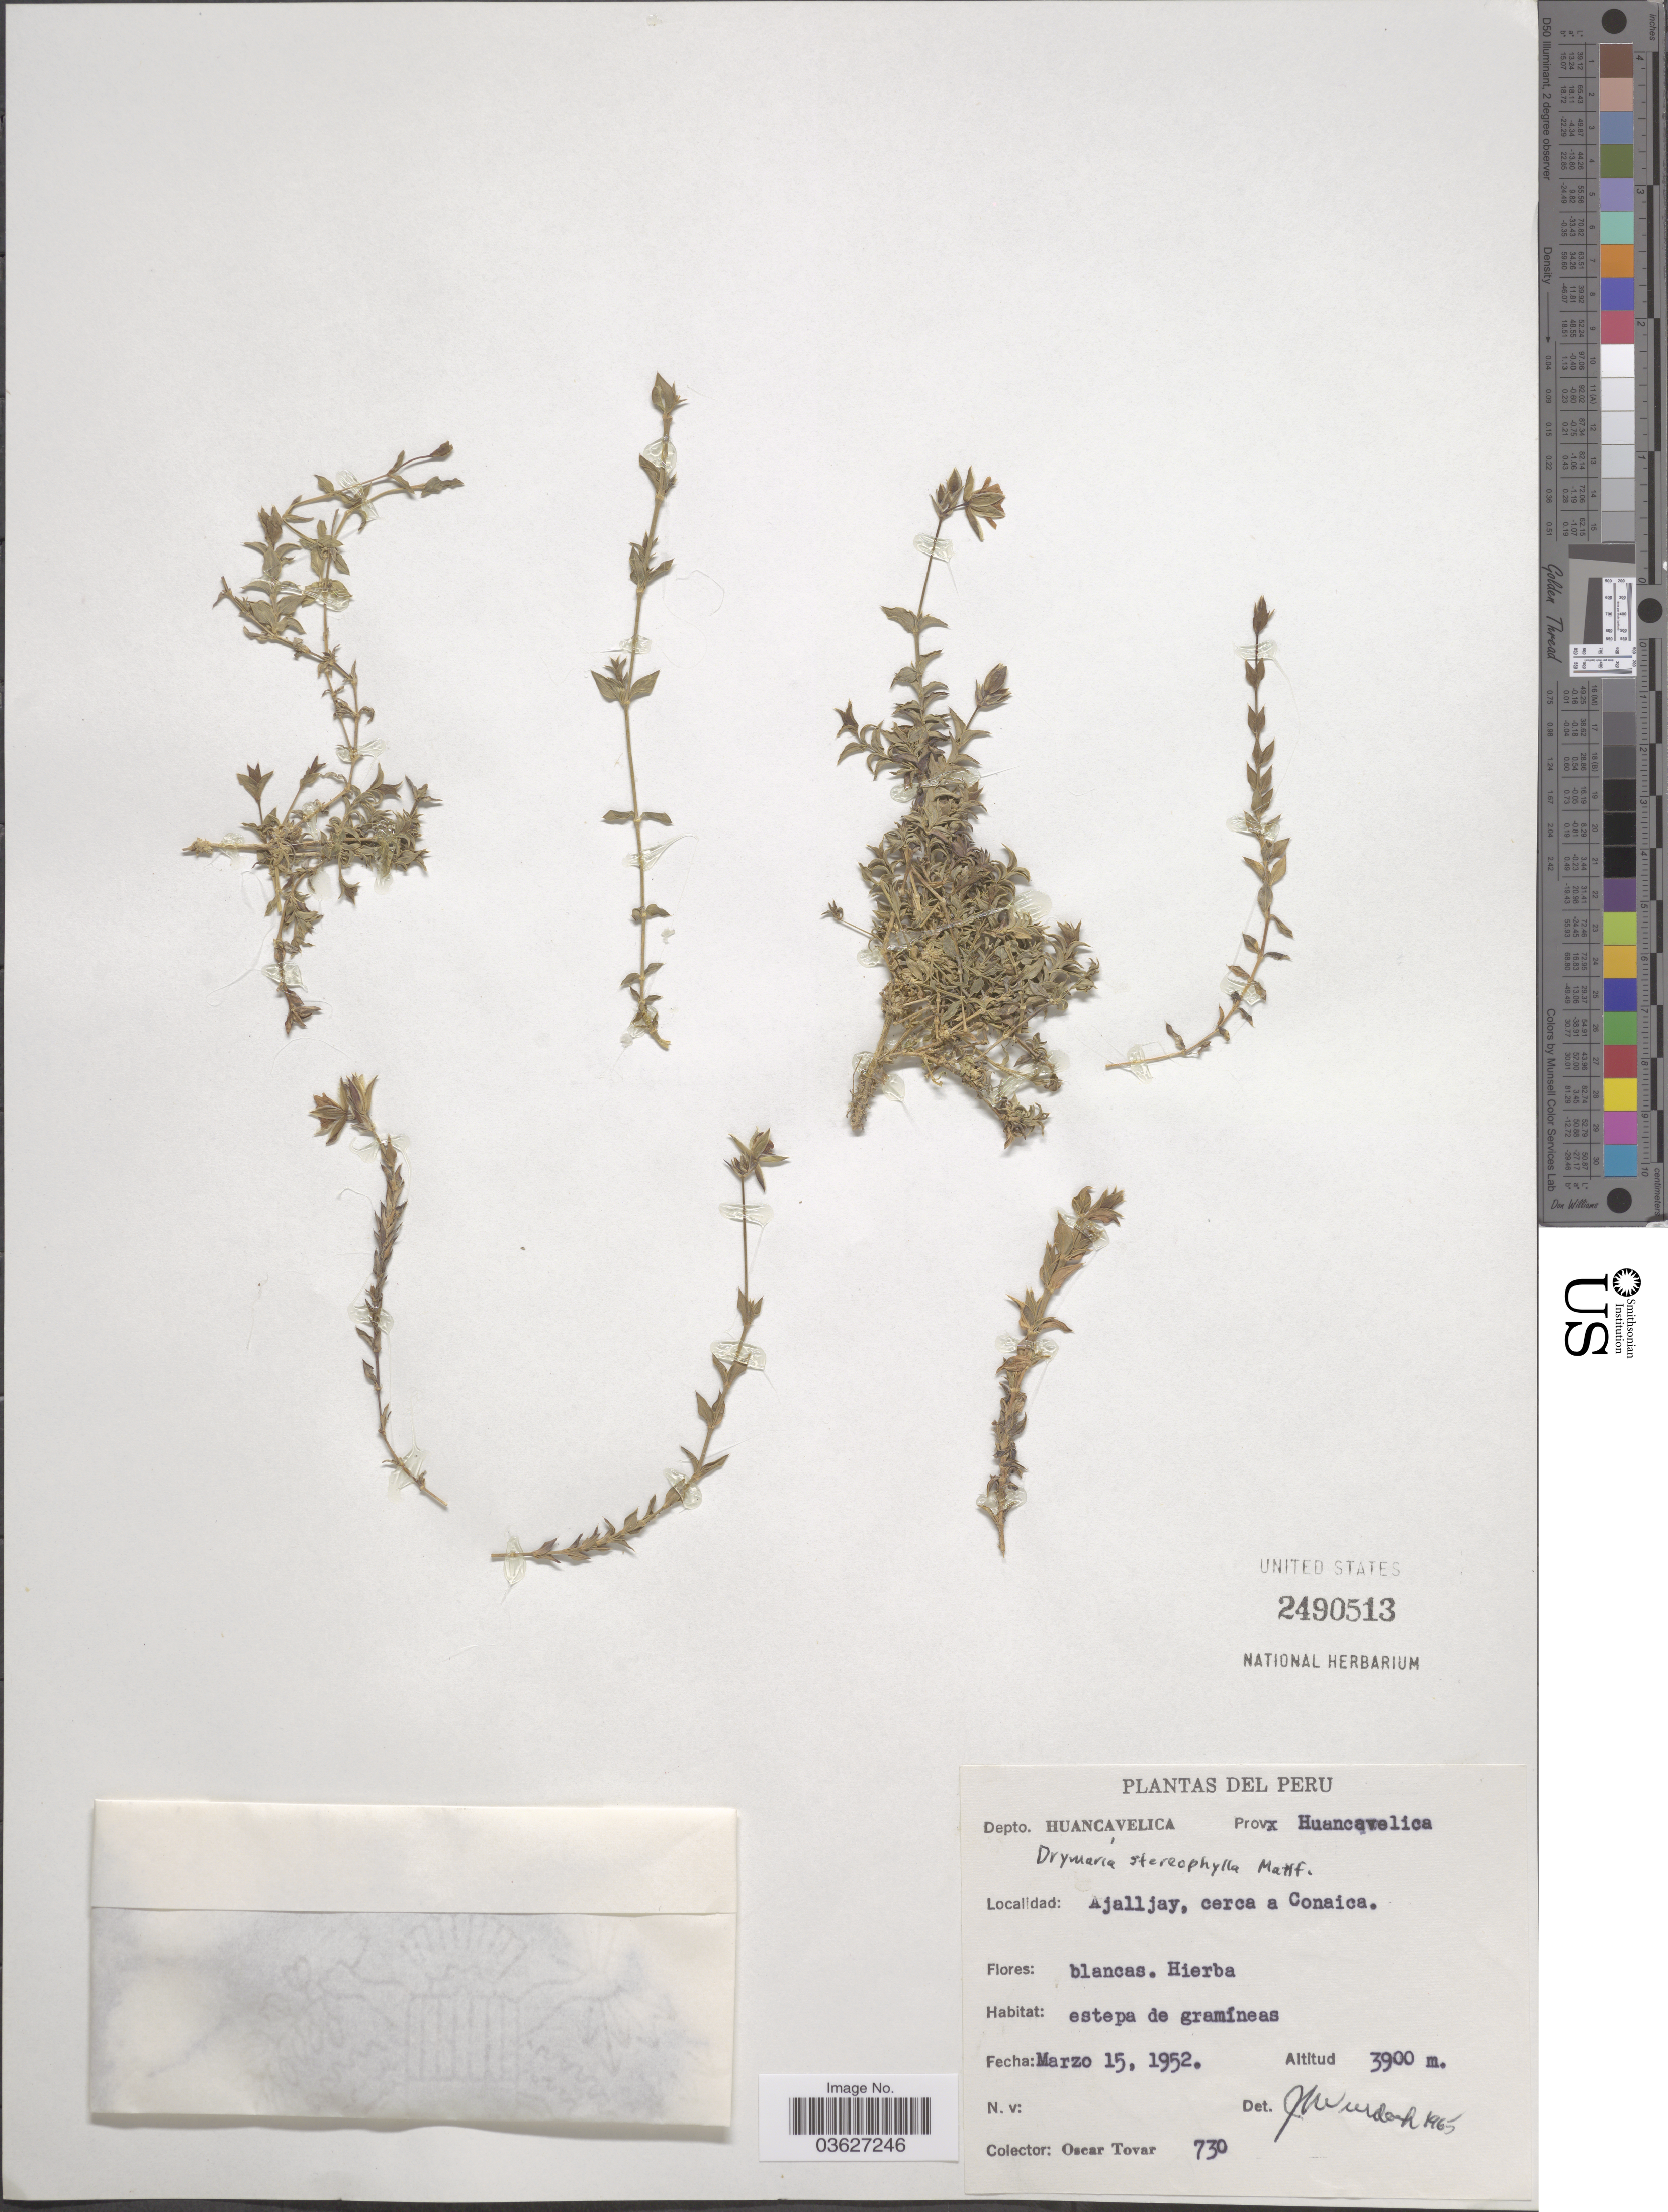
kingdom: Plantae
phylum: Tracheophyta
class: Magnoliopsida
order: Caryophyllales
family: Caryophyllaceae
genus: Drymaria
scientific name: Drymaria stereophylla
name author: Mattf.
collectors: Ó. Tovar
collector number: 730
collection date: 1952-03-15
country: Peru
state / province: Huancavelica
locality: Depto. Huancavelica. Ajalljay, cerca a Conaica.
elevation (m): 3900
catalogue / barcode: US 2490513